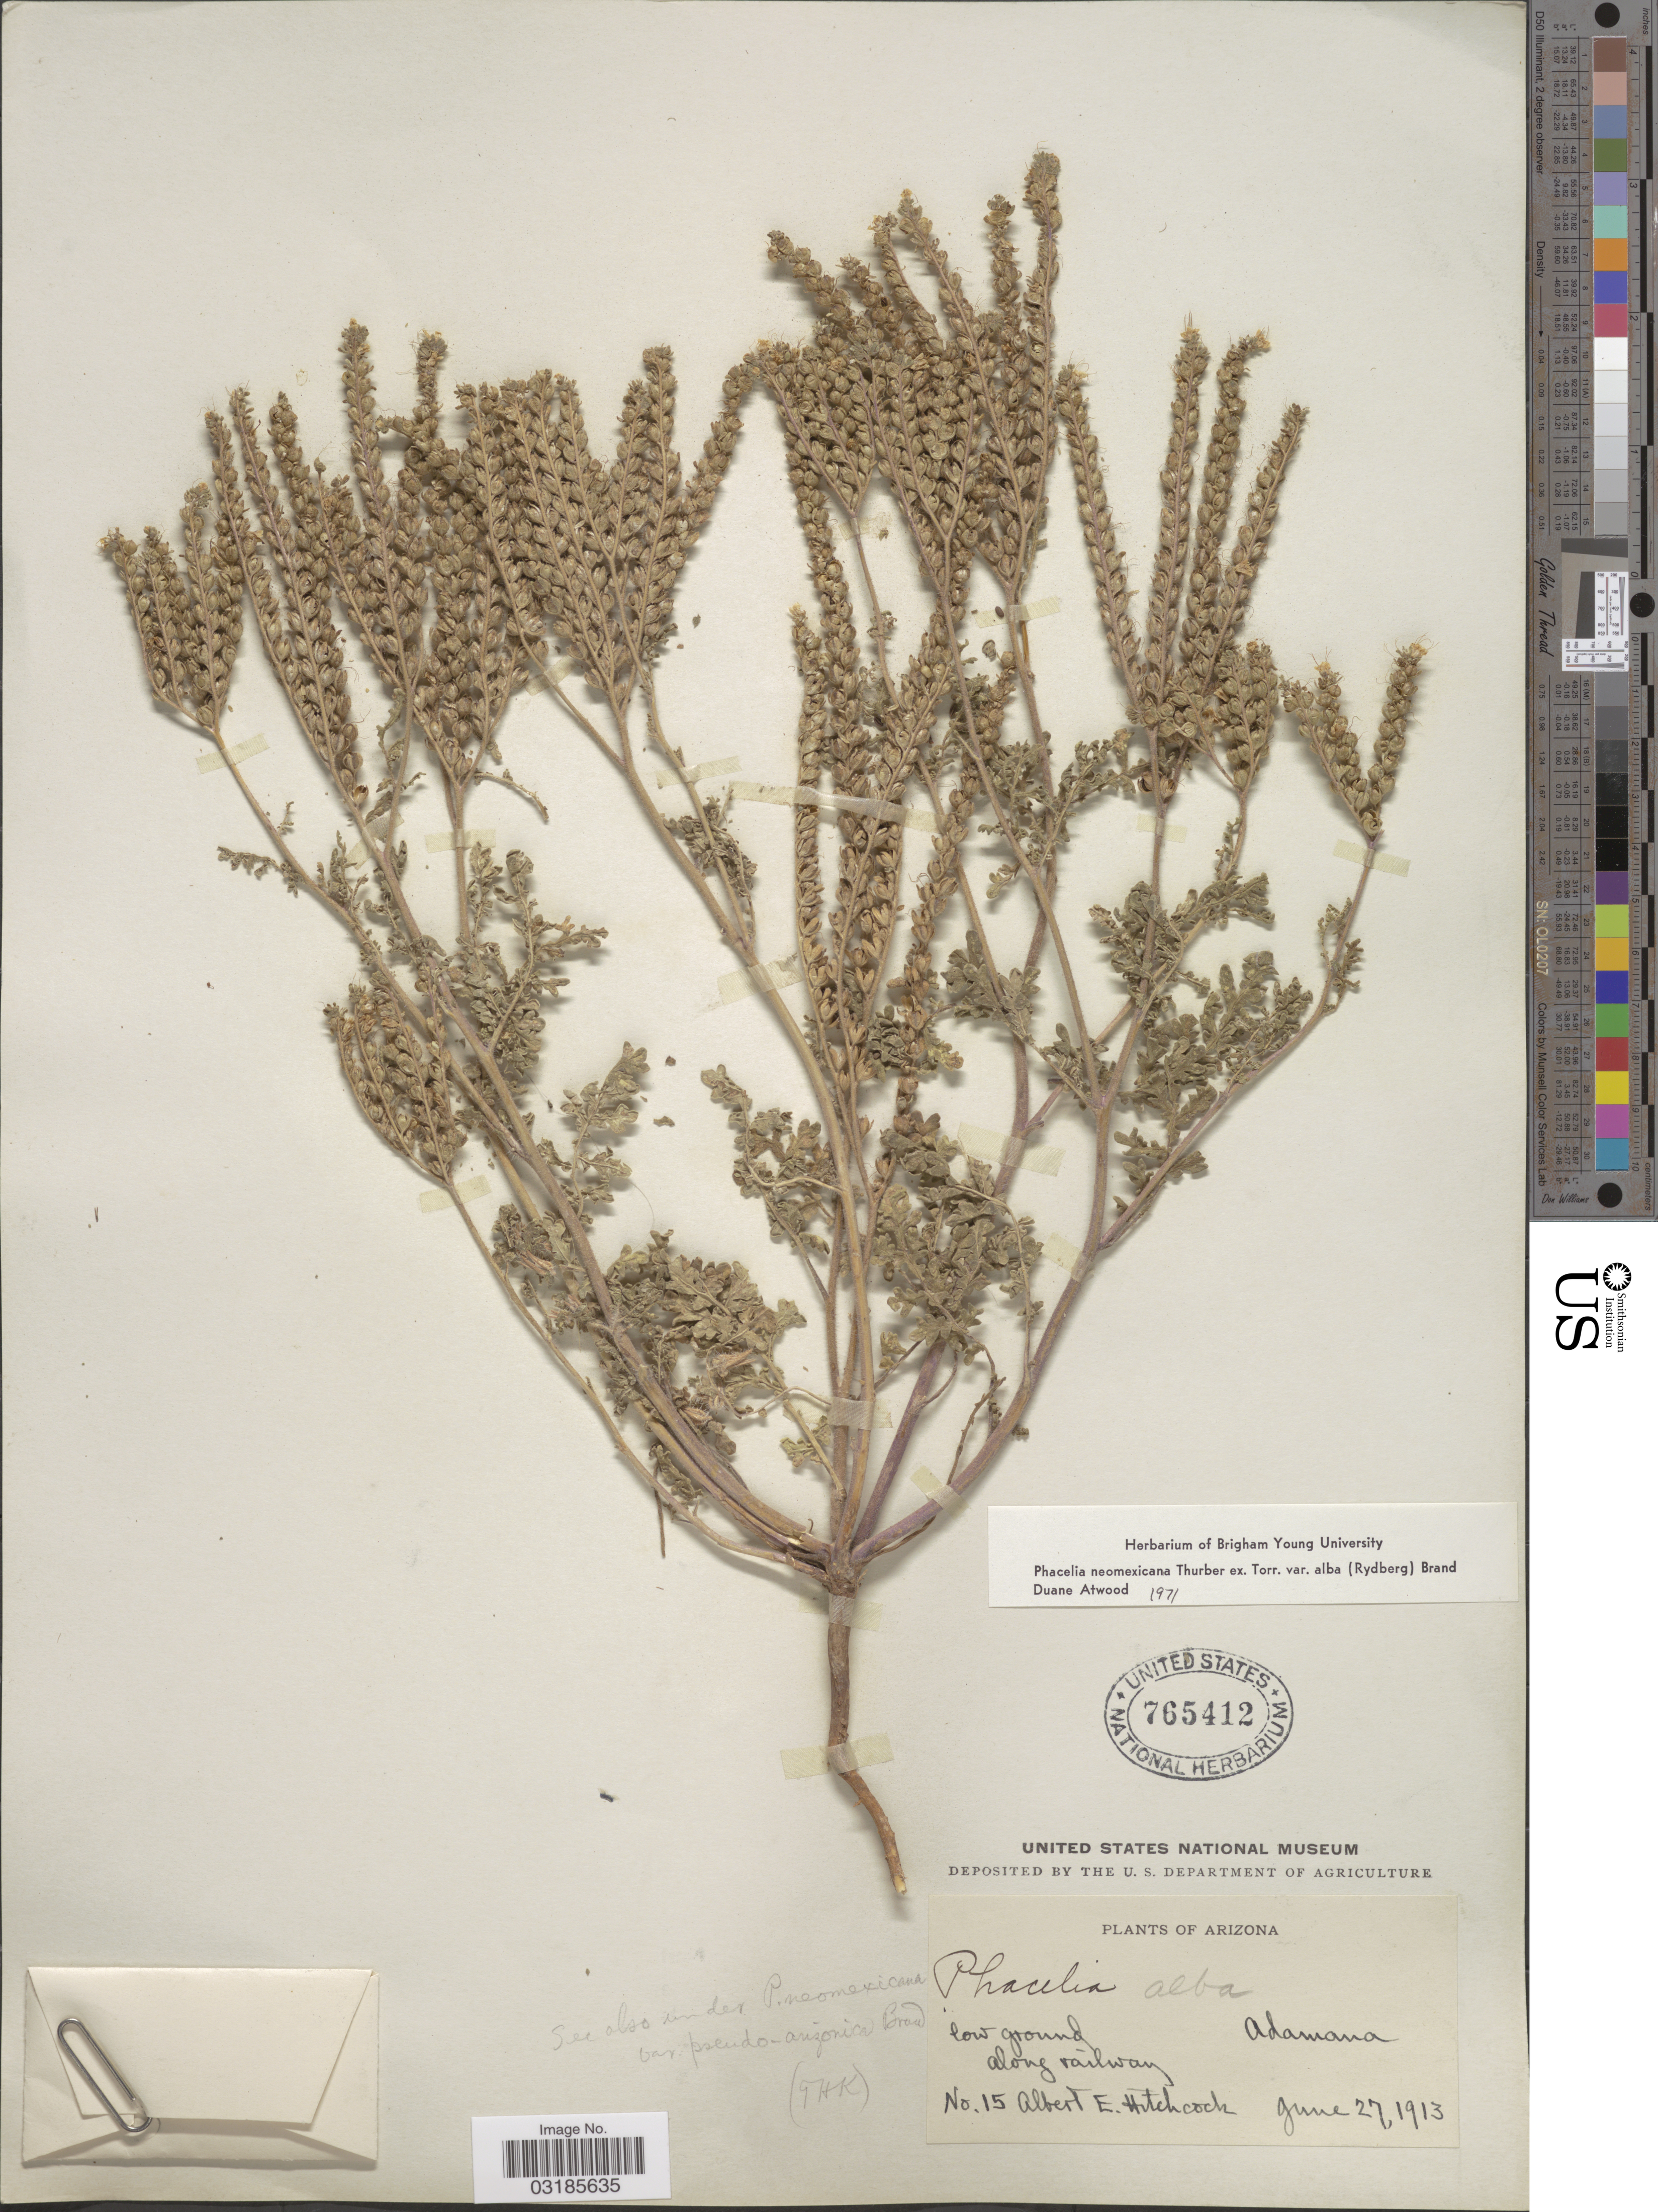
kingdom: Plantae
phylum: Tracheophyta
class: Magnoliopsida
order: Boraginales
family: Hydrophyllaceae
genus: Phacelia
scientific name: Phacelia neomexicana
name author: Thurb. ex Torr.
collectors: A. Hitchcock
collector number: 15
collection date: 1913-06-27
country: United States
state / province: Arizona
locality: Adamana.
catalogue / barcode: US 765412